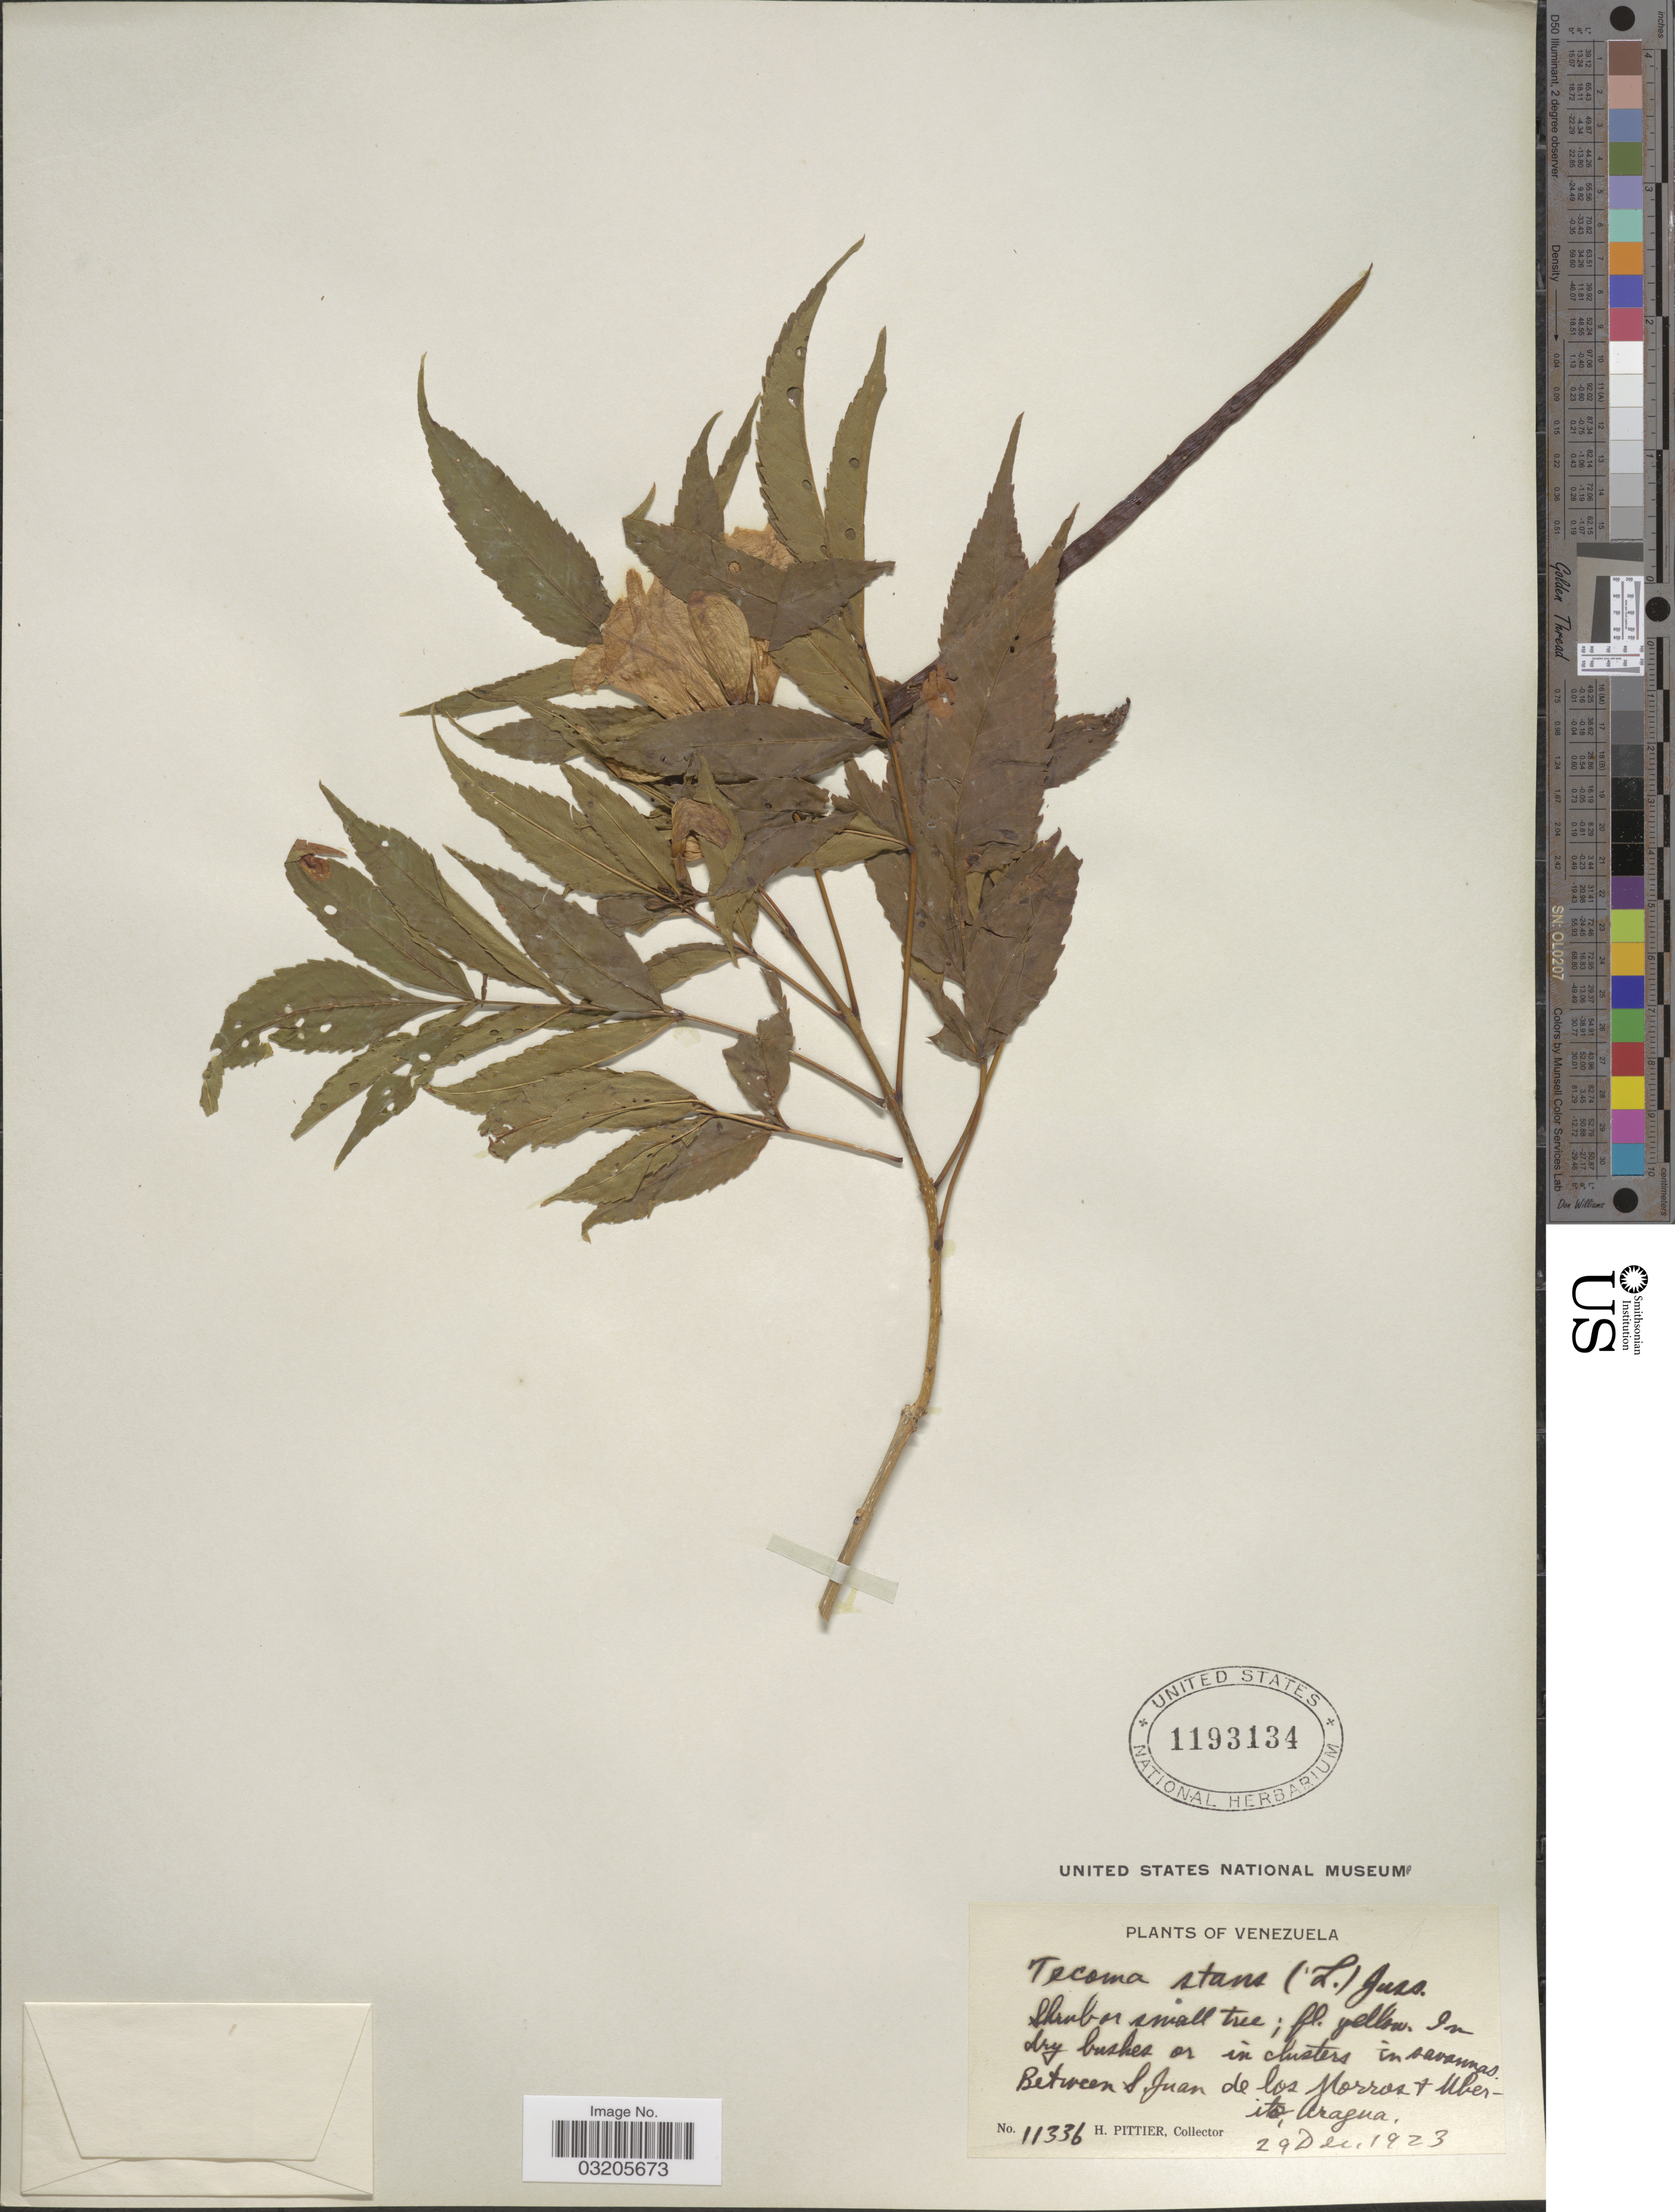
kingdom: Plantae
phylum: Tracheophyta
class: Magnoliopsida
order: Lamiales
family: Bignoniaceae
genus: Tecoma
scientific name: Tecoma stans var. stans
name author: (L.) Juss. ex Kunth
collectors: H. F. Pittier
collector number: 11336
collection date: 1923-12-29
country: Venezuela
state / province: Aragua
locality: Between S. Juan de los Morros + Uberito.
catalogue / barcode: US 1193134